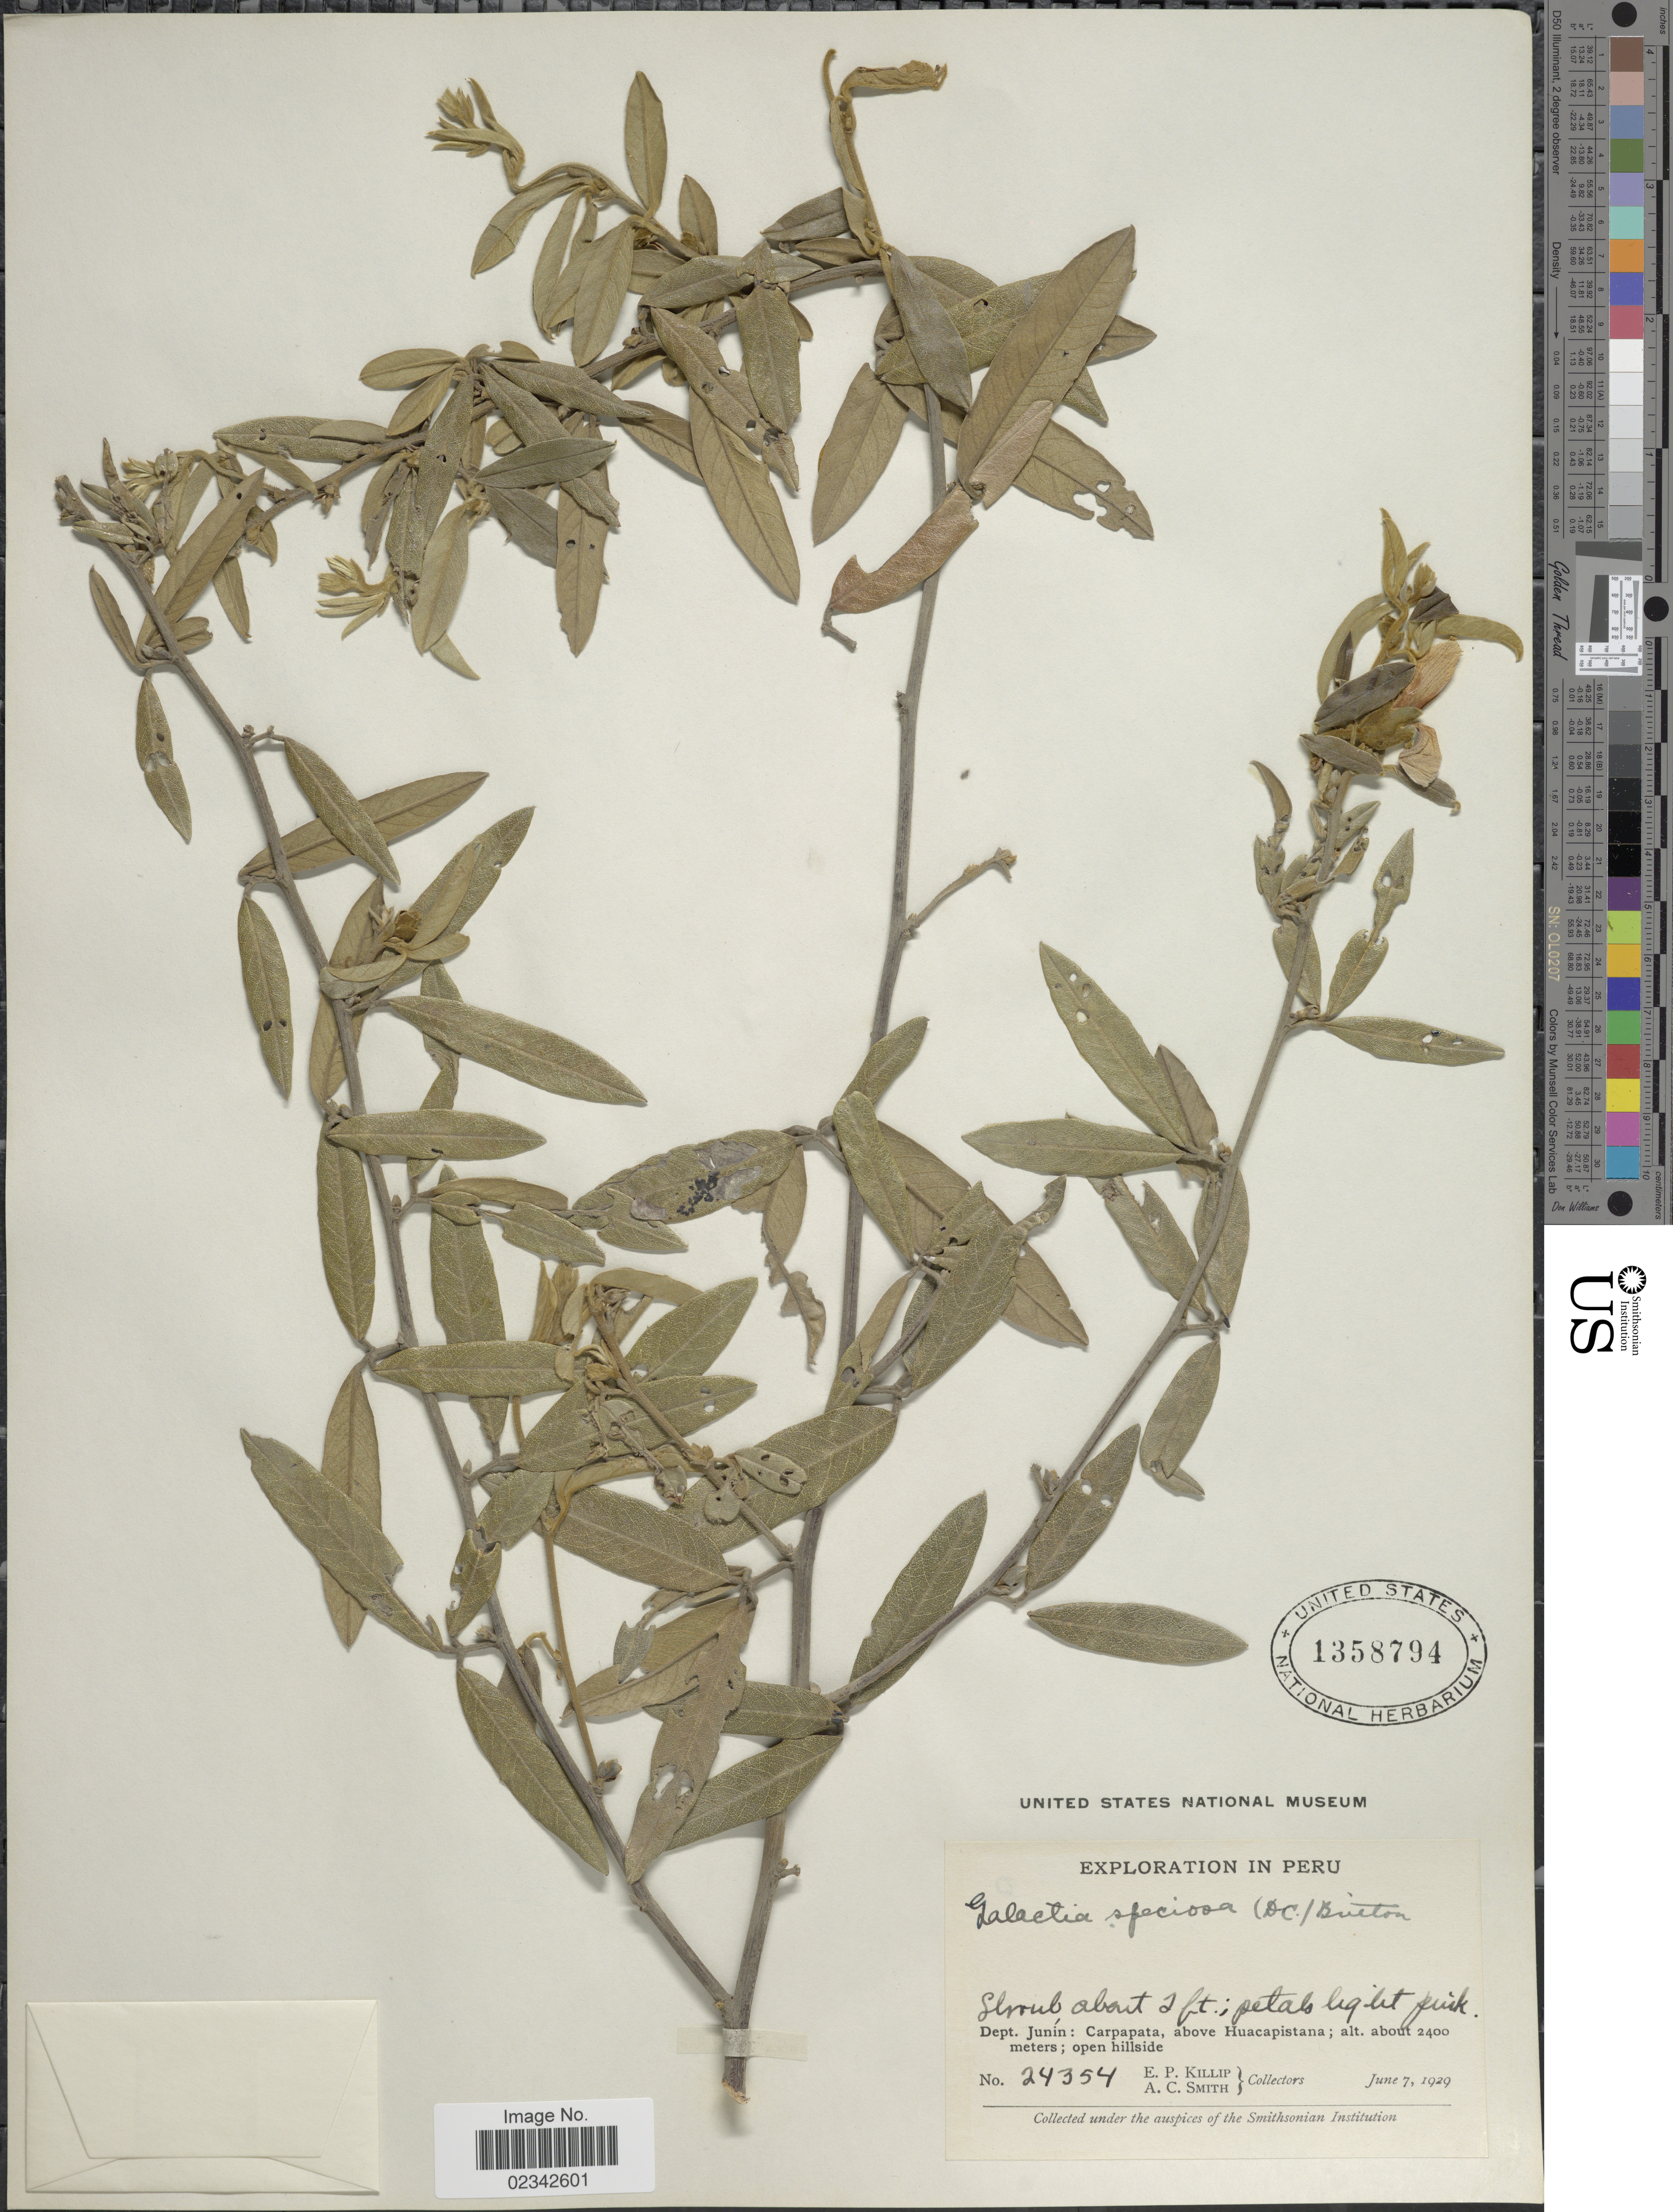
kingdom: Plantae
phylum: Tracheophyta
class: Magnoliopsida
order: Fabales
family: Fabaceae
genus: Collaea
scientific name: Collaea speciosa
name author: (Loisel.) DC.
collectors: E. P. Killip & A. C. Smith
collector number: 24354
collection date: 1929-06-07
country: Peru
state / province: Junín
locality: Carpapata, above Huacapistana, open hillside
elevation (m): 2400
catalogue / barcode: US 1358794